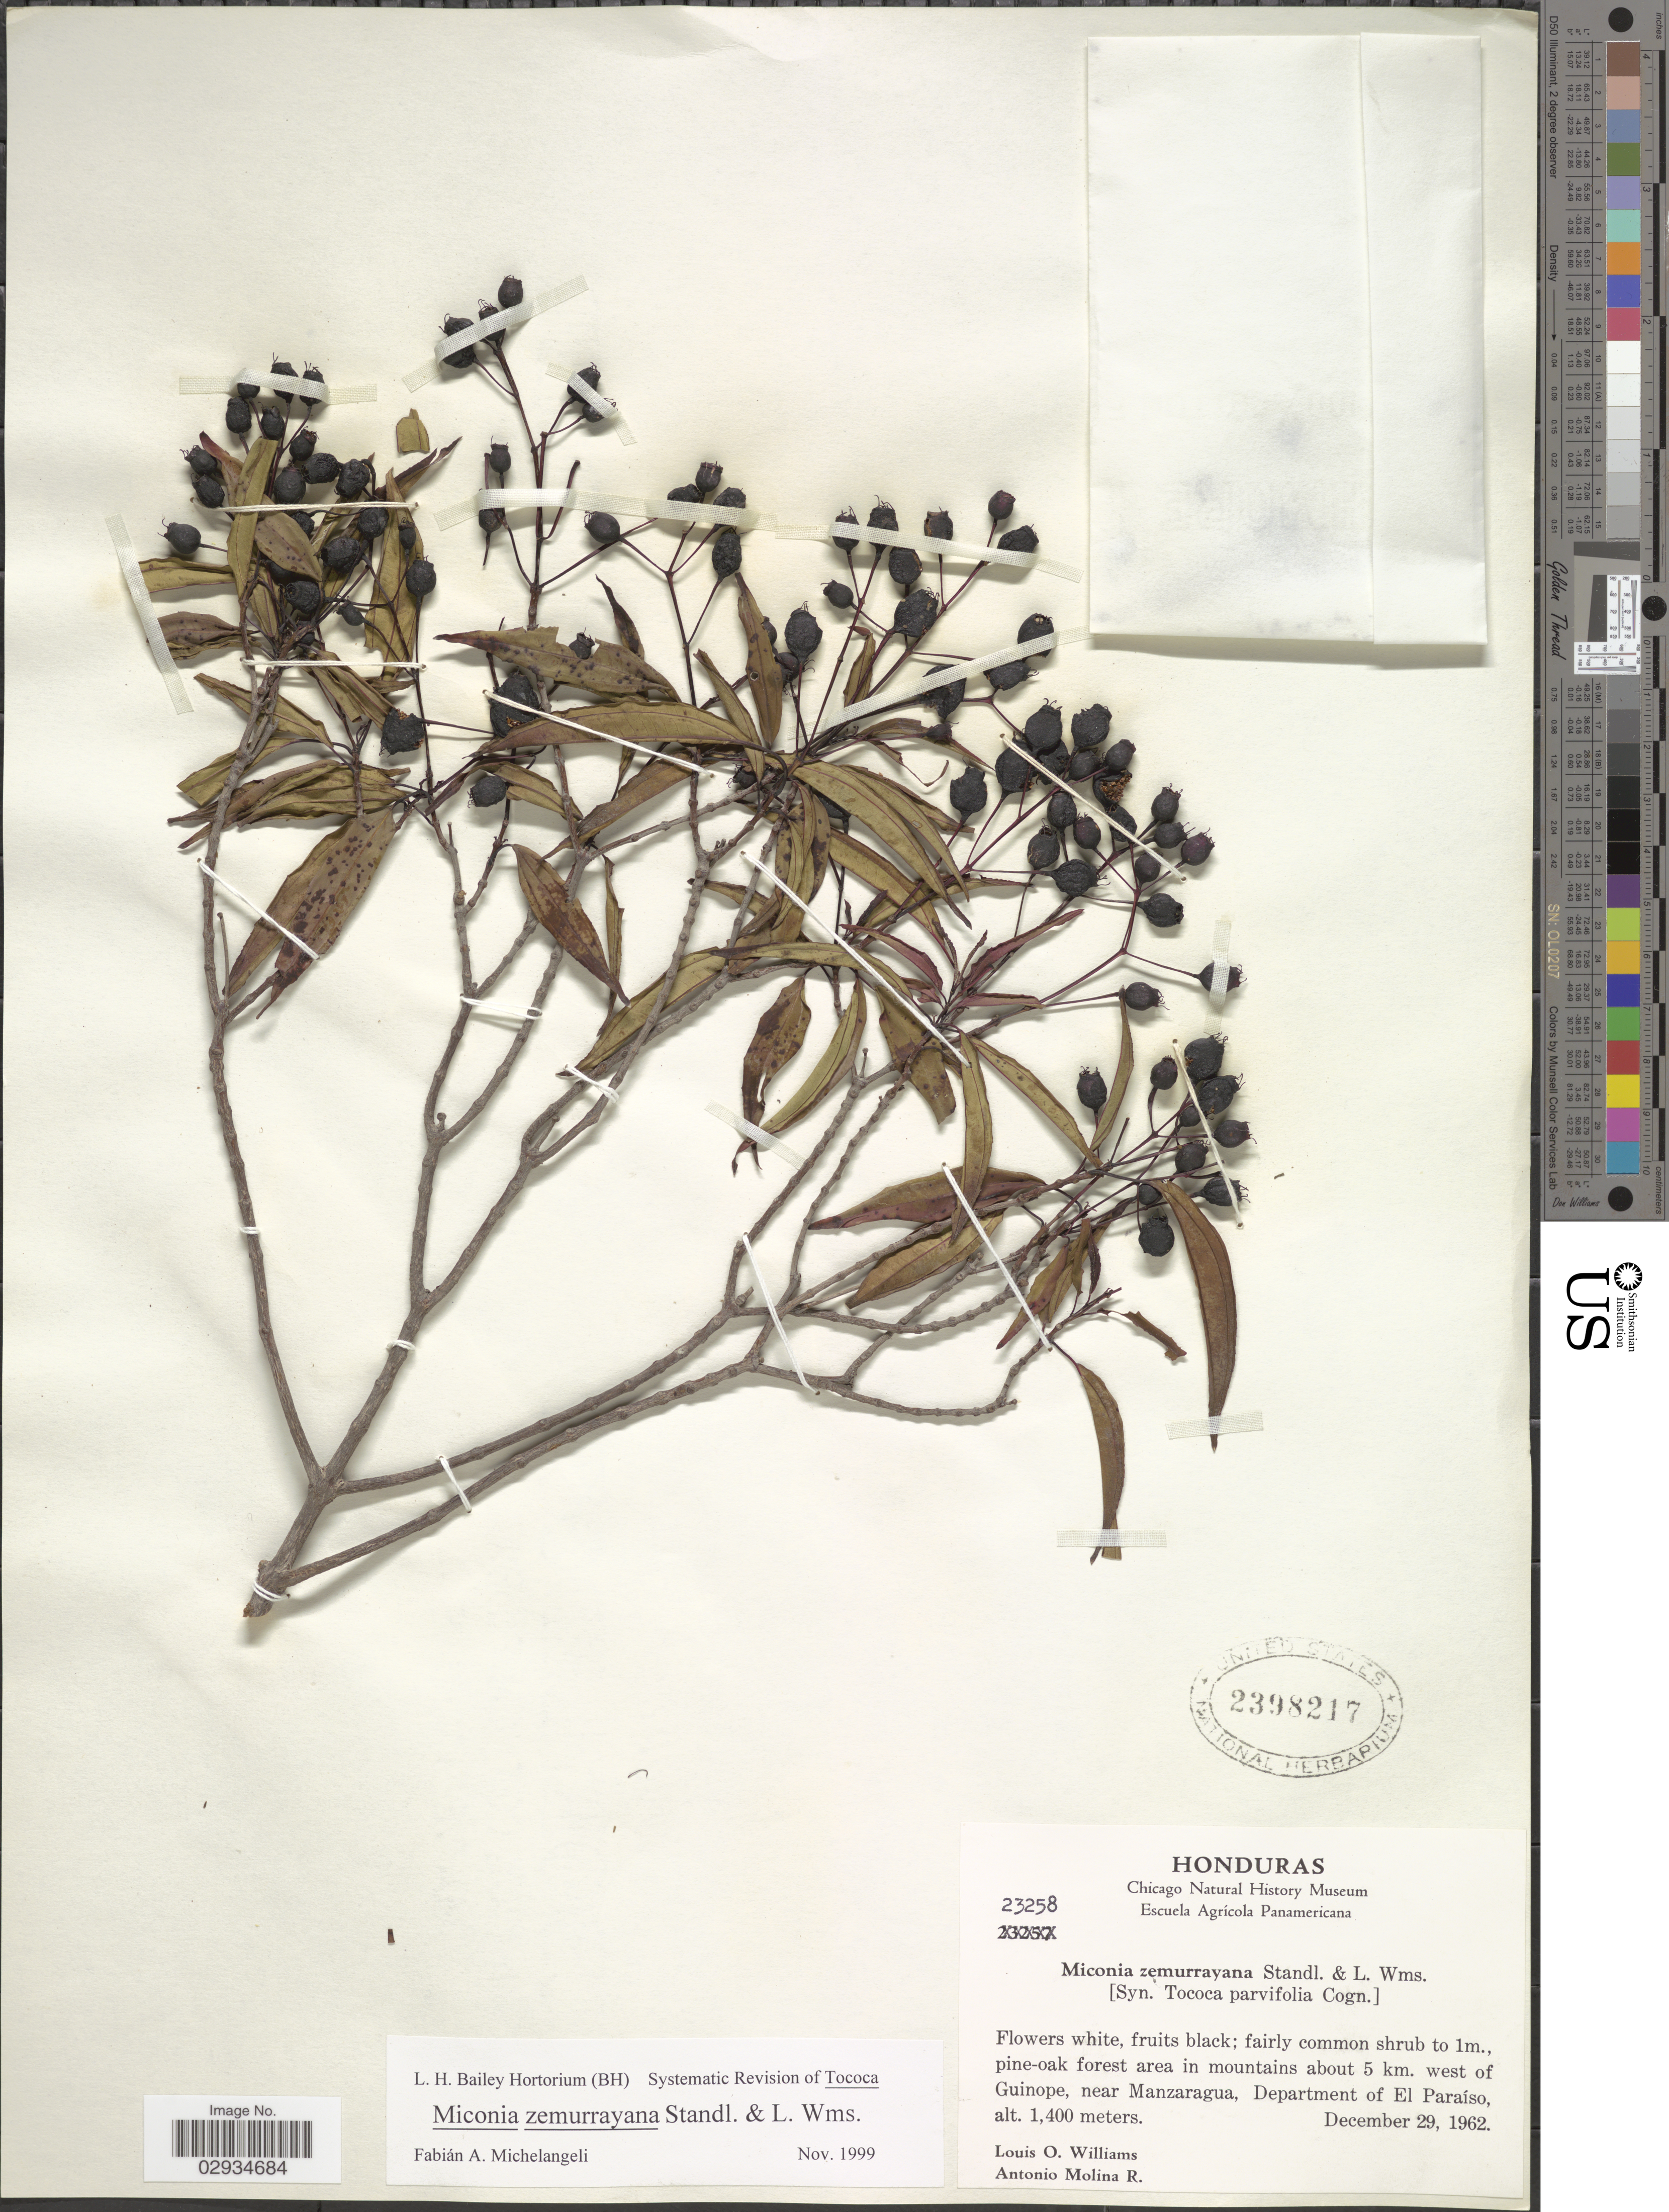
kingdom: Plantae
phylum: Tracheophyta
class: Magnoliopsida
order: Myrtales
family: Melastomataceae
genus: Miconia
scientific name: Miconia zemurrayana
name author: Standl. & L.O. Williams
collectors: L. O. Williams & A. Molina R.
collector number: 23258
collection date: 1962-12-29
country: Honduras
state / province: El Paraíso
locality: Pine-oak forest area in mountains about 5 km. west of Guinope, near Manzaragua, Department of El Paraíso.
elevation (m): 1400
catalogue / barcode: US 2398217